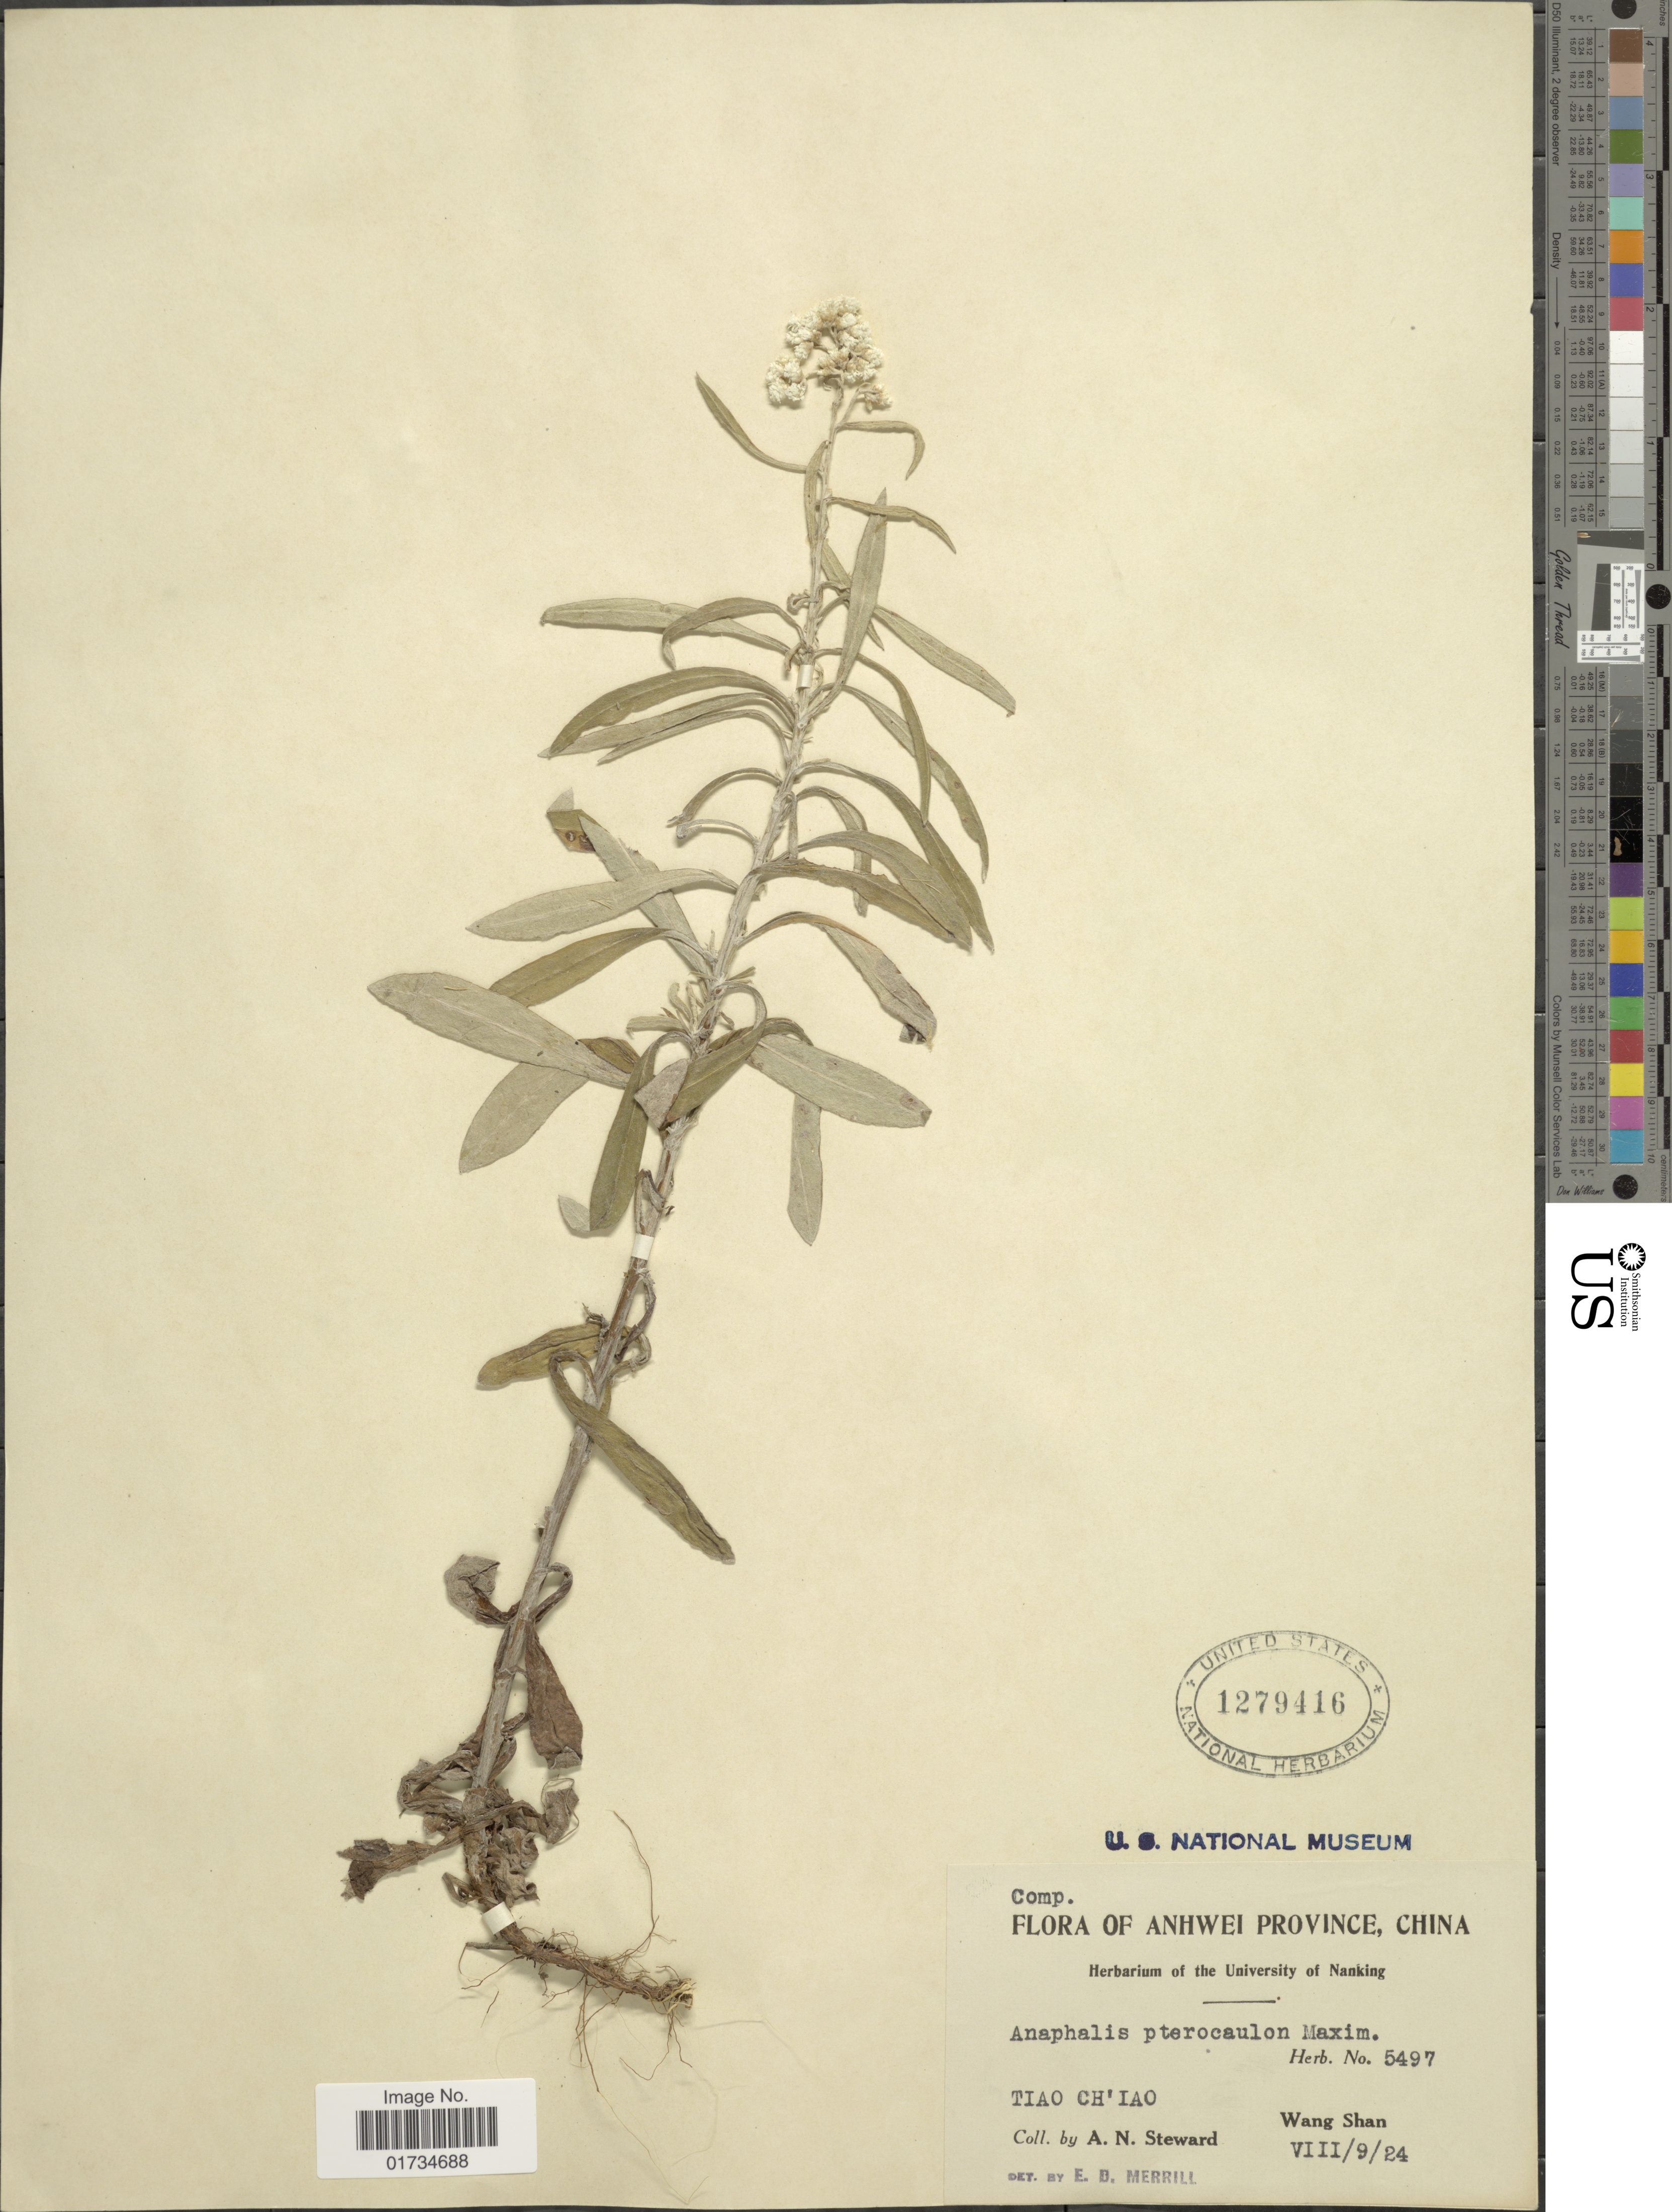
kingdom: Plantae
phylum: Tracheophyta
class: Magnoliopsida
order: Asterales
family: Asteraceae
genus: Anaphalis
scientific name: Anaphalis sinica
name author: Hance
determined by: Chen, Y. S.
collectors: A. N. Steward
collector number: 5497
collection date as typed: Transcribed d/m/y: 9/8/24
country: China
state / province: Anhui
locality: Anhwei Province, China. Wang Shan. Tiao Ch'iao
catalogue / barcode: US 1279416